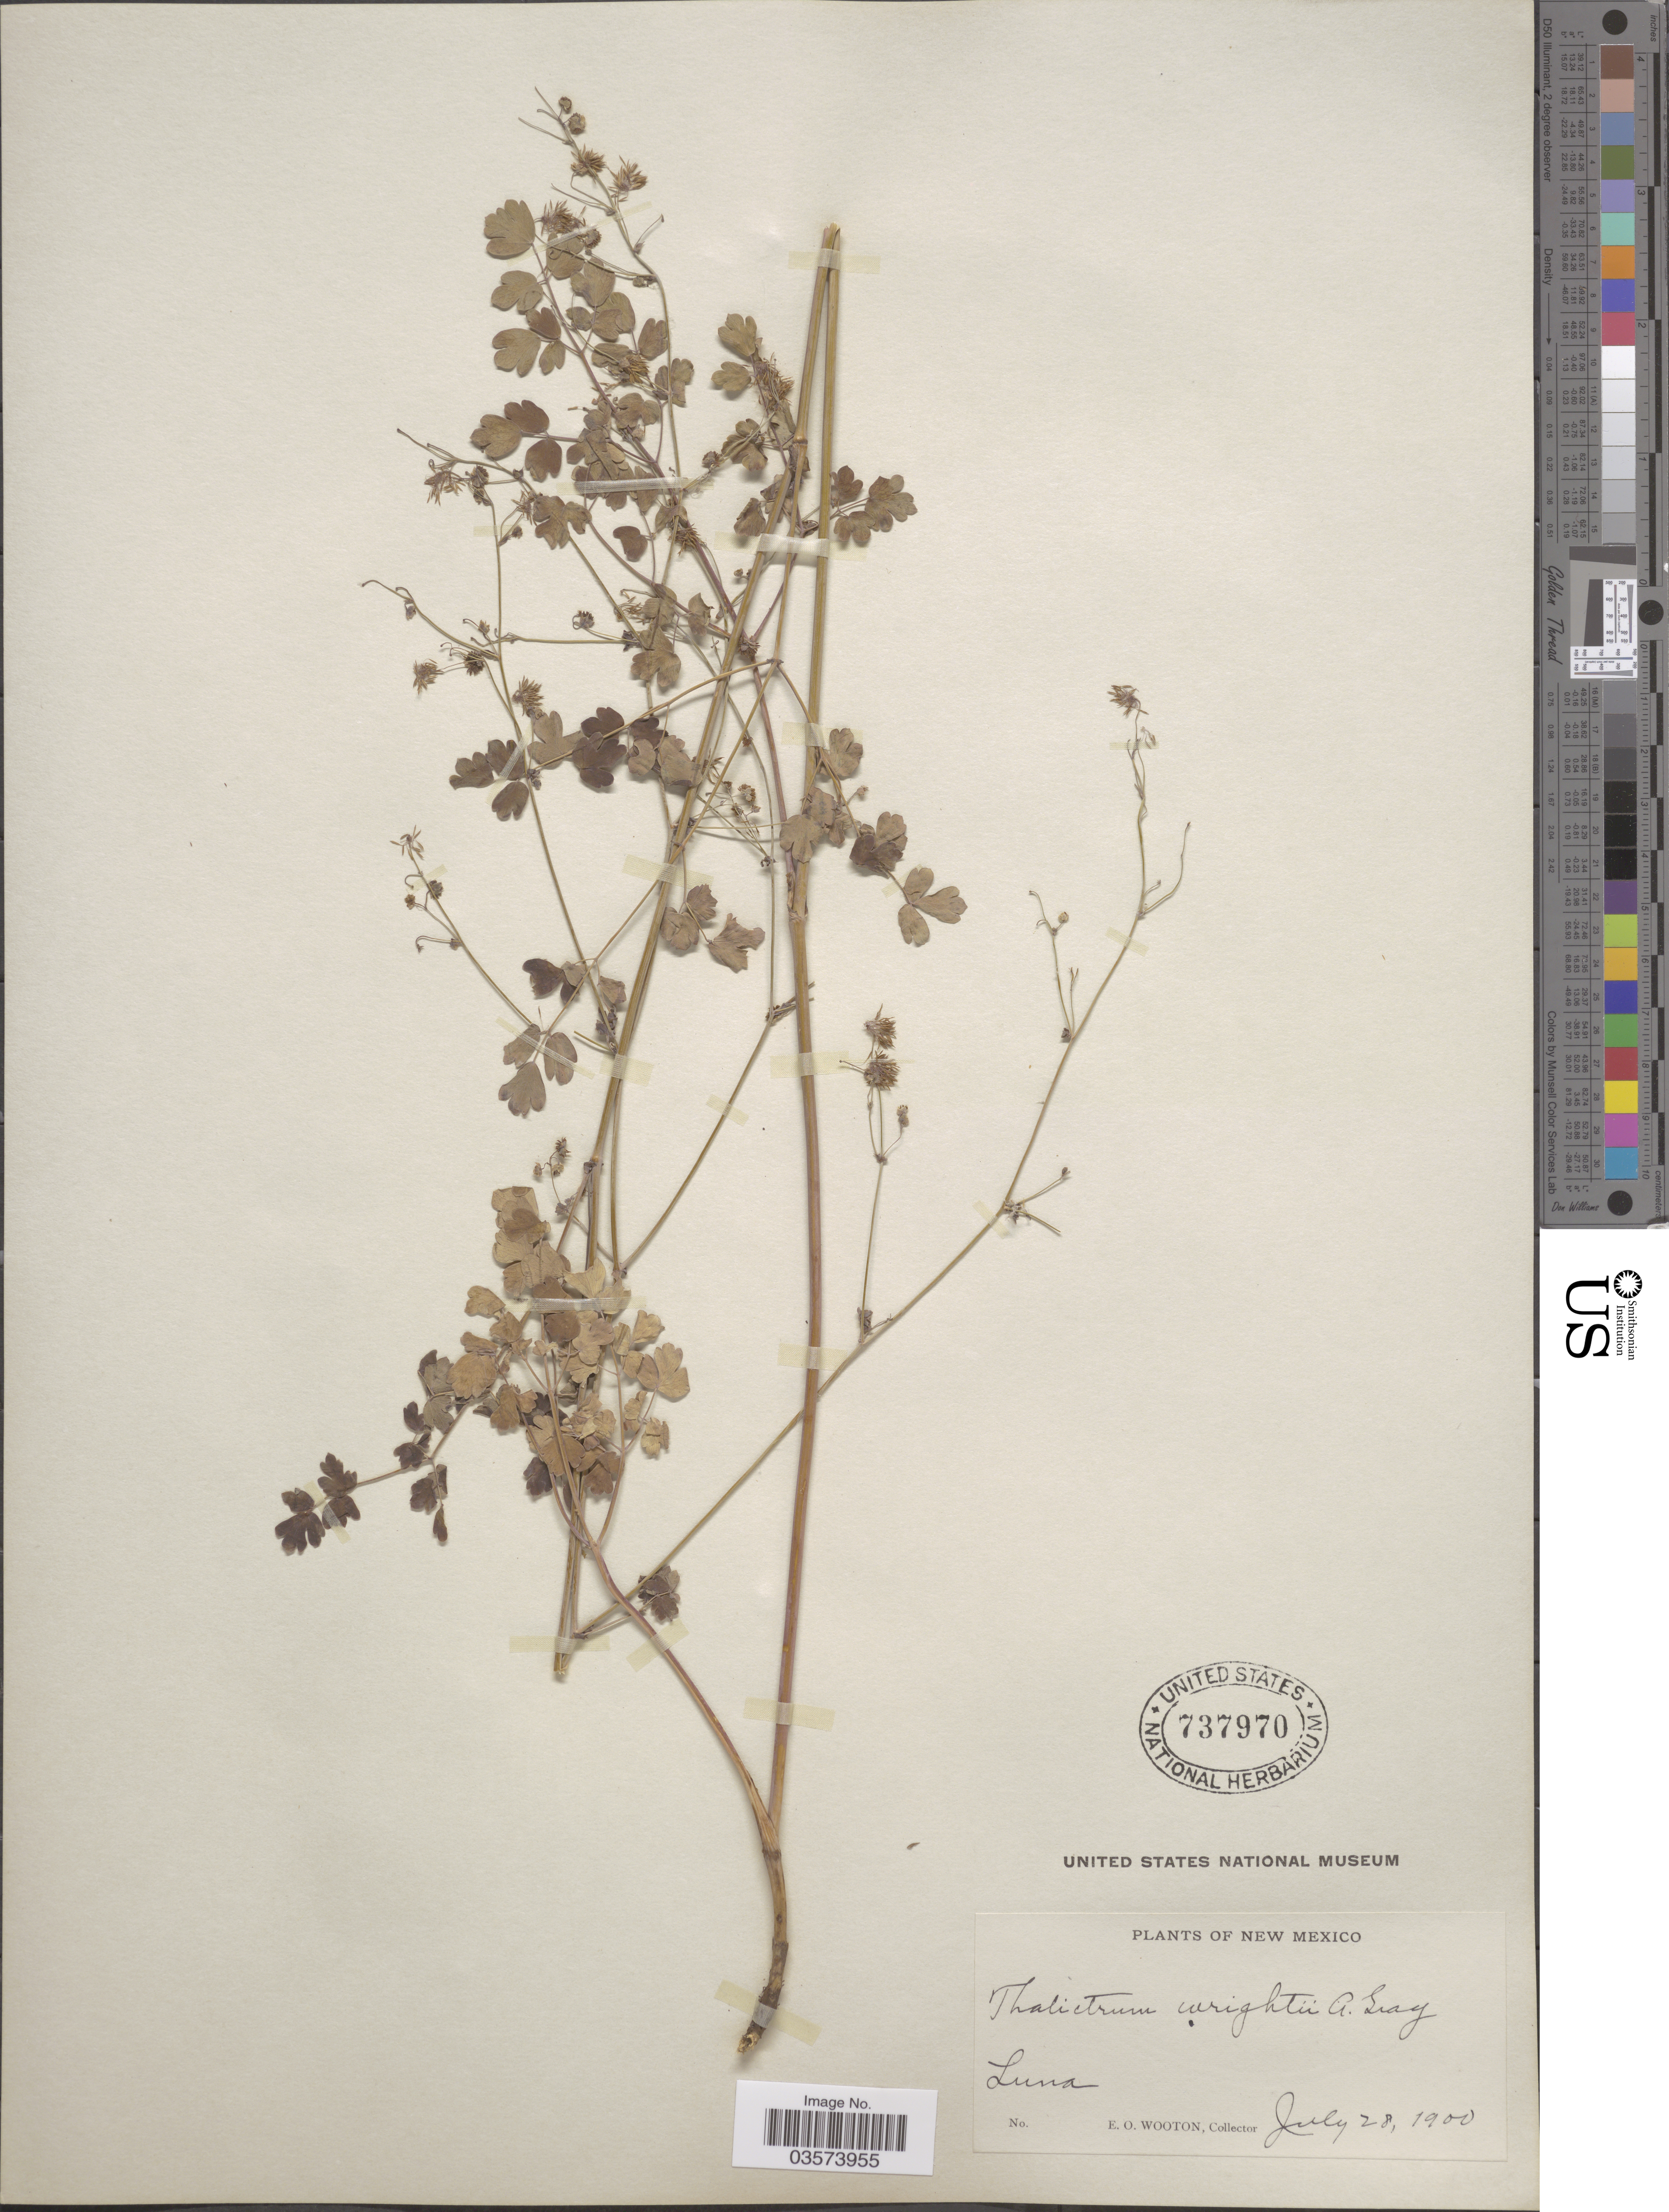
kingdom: Plantae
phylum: Tracheophyta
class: Magnoliopsida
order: Ranunculales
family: Ranunculaceae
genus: Thalictrum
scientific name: Thalictrum fendleri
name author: Engelm. ex A. Gray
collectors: E. O. Wooton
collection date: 1900-07-28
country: United States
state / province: New Mexico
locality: Luna.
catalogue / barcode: US 737970